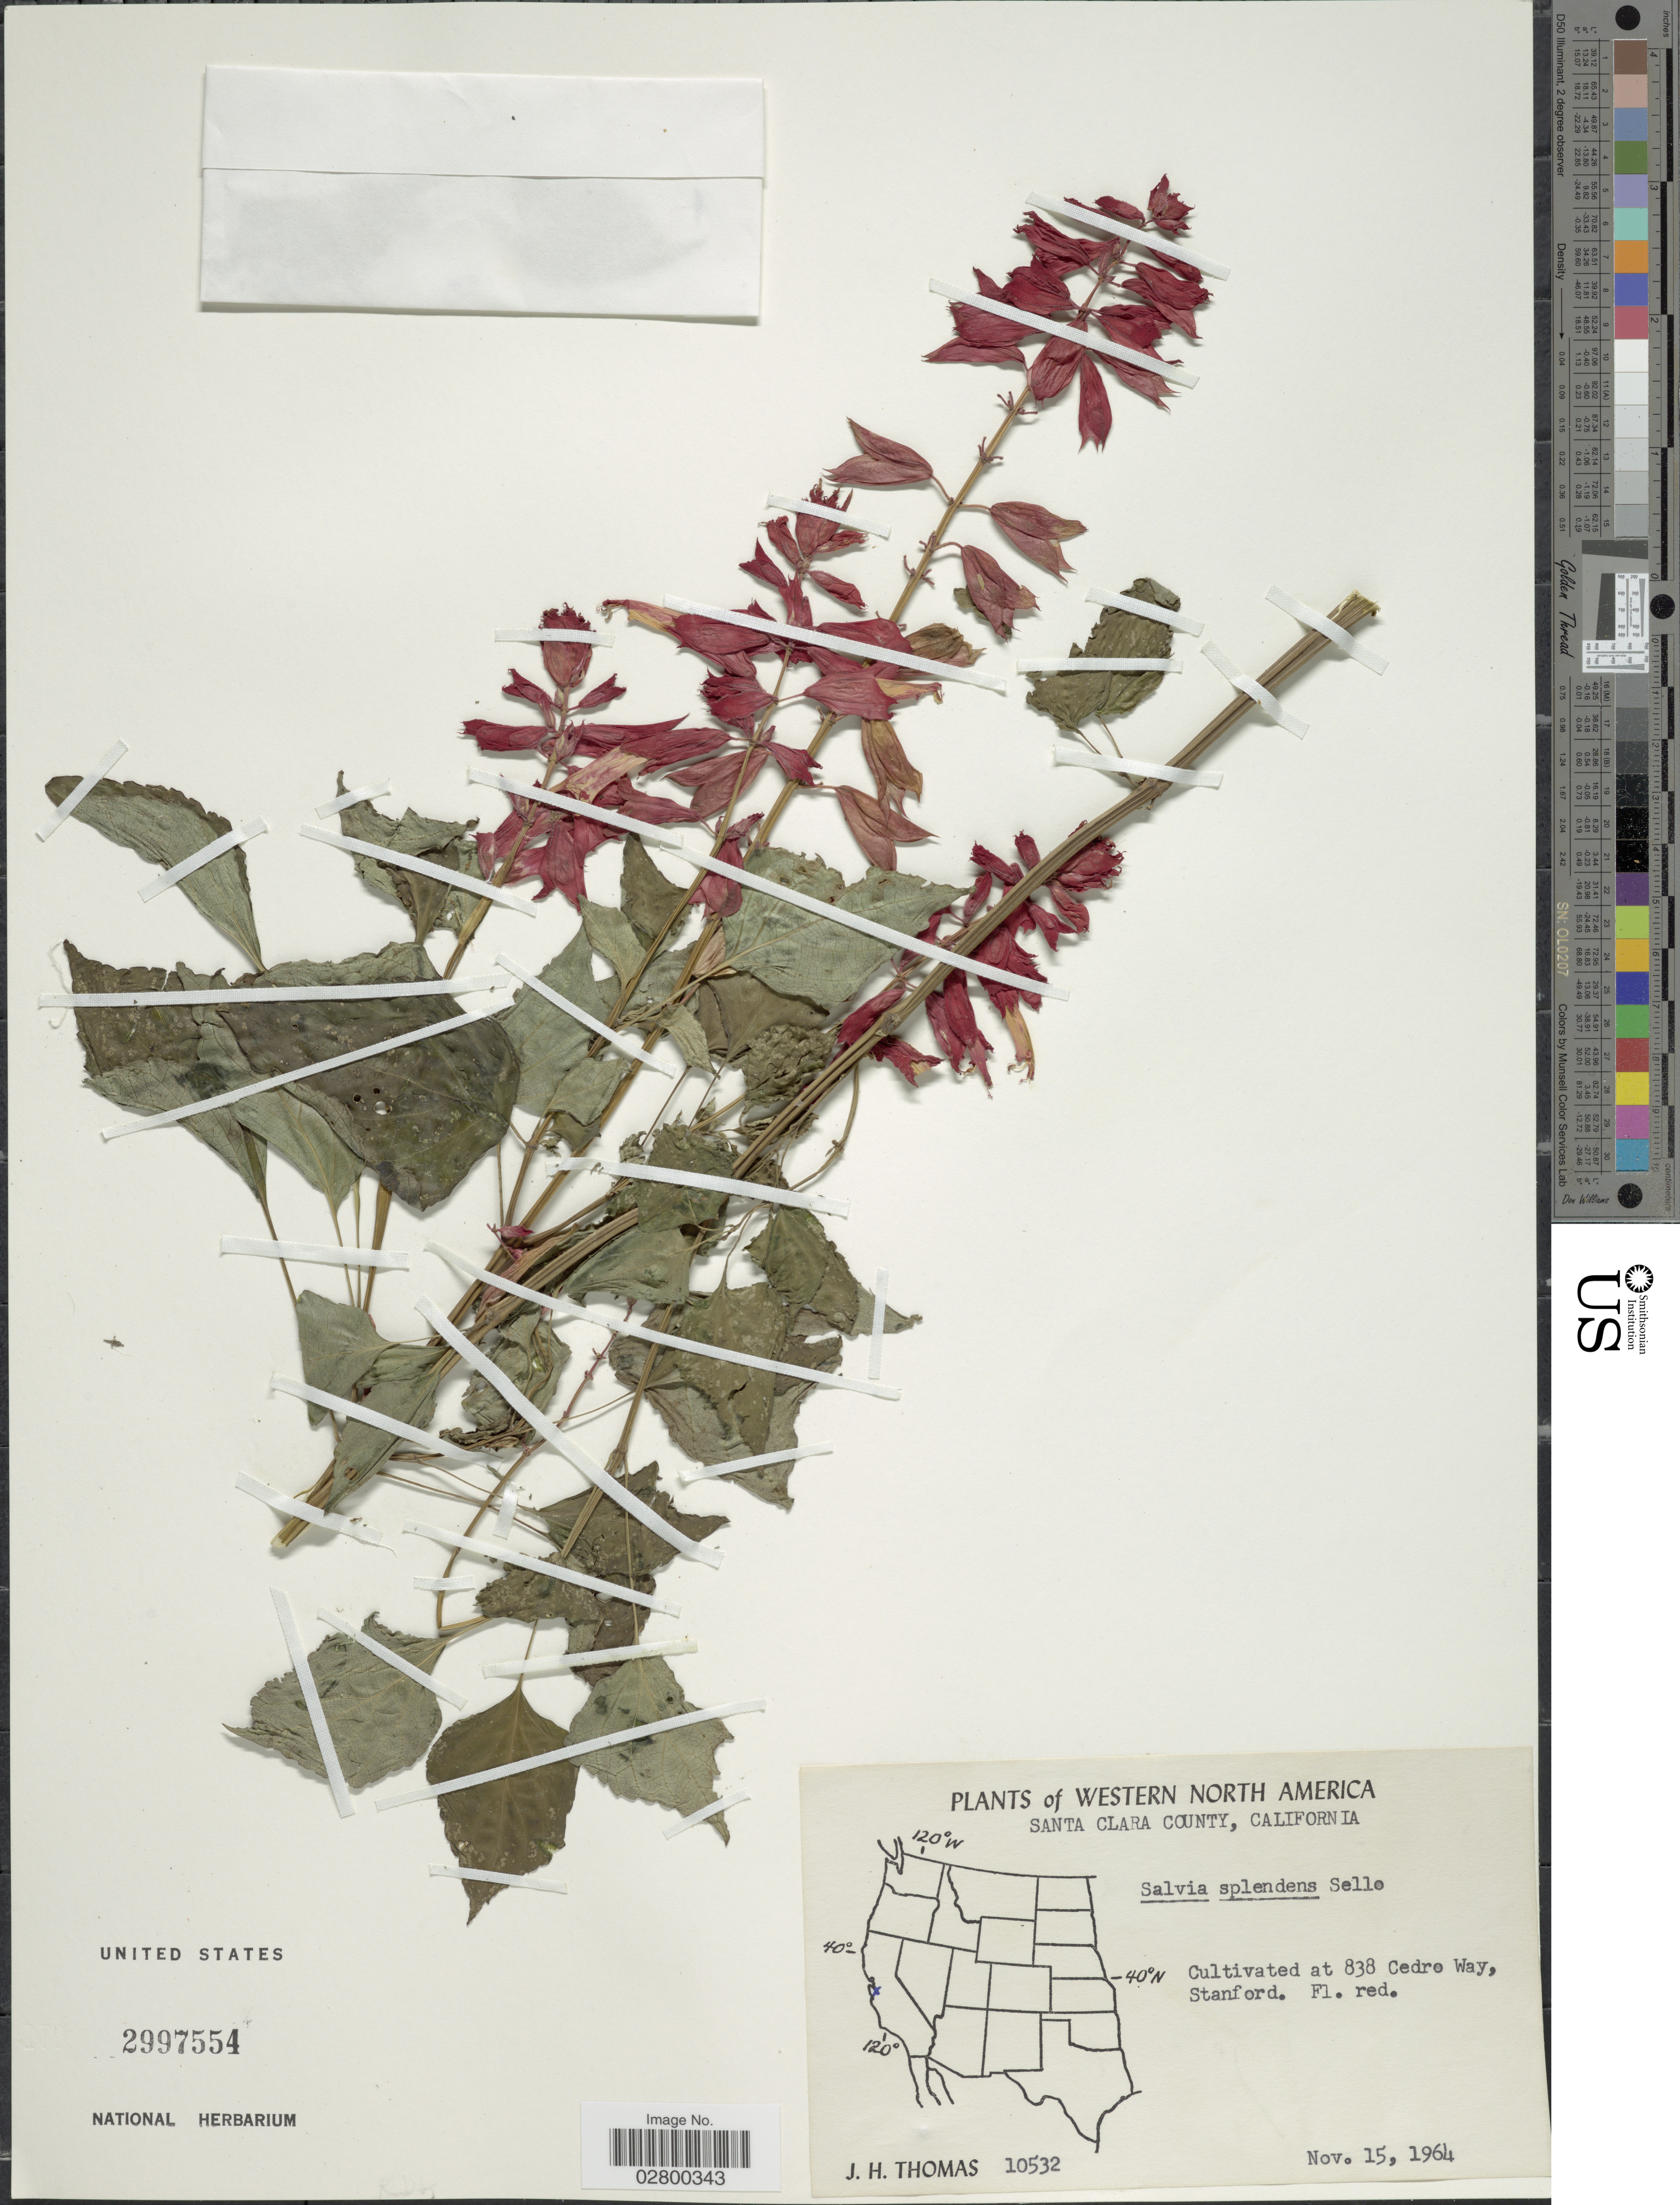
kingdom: Plantae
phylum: Tracheophyta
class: Magnoliopsida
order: Lamiales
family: Lamiaceae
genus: Salvia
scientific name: Salvia splendens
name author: Sellow ex Nees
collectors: J. H. Thomas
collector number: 10532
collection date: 1964-11-15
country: United States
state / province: California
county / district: Santa Clara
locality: Western North America, Santa Clara County, Cultivated at 838 Cedro Way Stanford.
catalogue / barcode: US 2997554